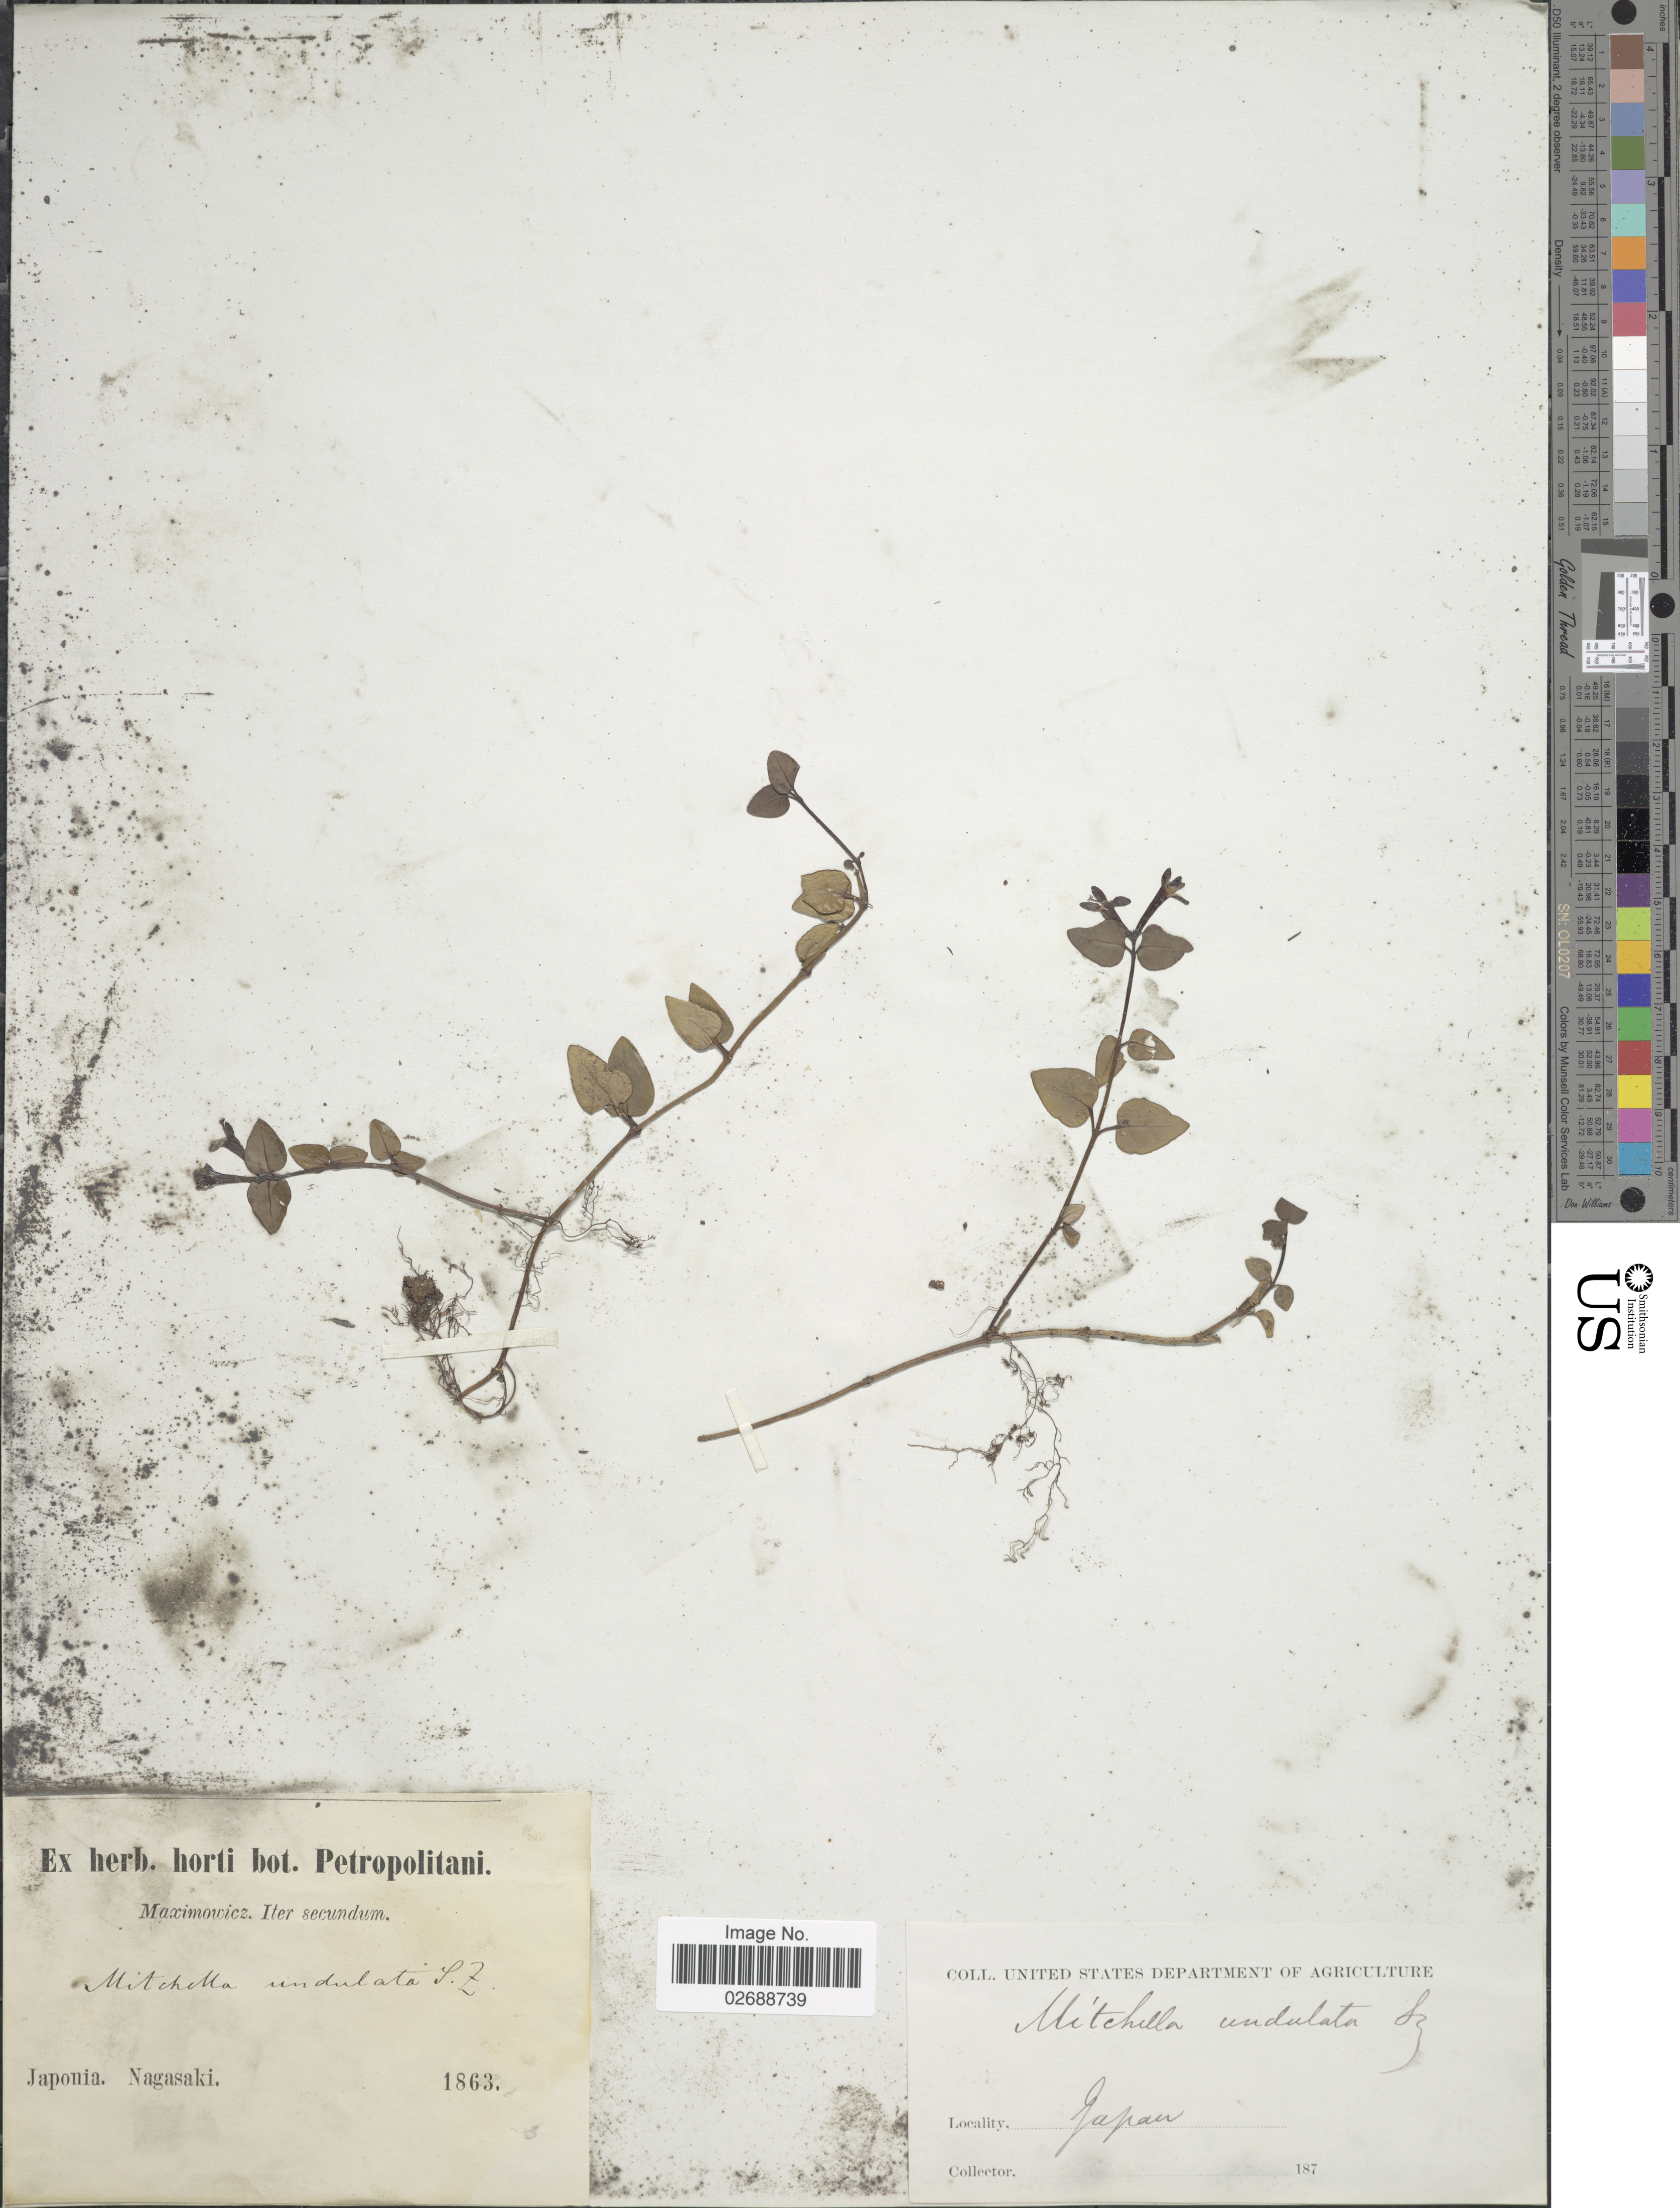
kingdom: Plantae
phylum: Tracheophyta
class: Magnoliopsida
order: Gentianales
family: Rubiaceae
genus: Mitchella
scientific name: Mitchella repens var. undulata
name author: (Siebold & Zucc.) Makino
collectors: Maximowicz, --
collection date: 1863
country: Japan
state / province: Nagasaki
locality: Iter secundum